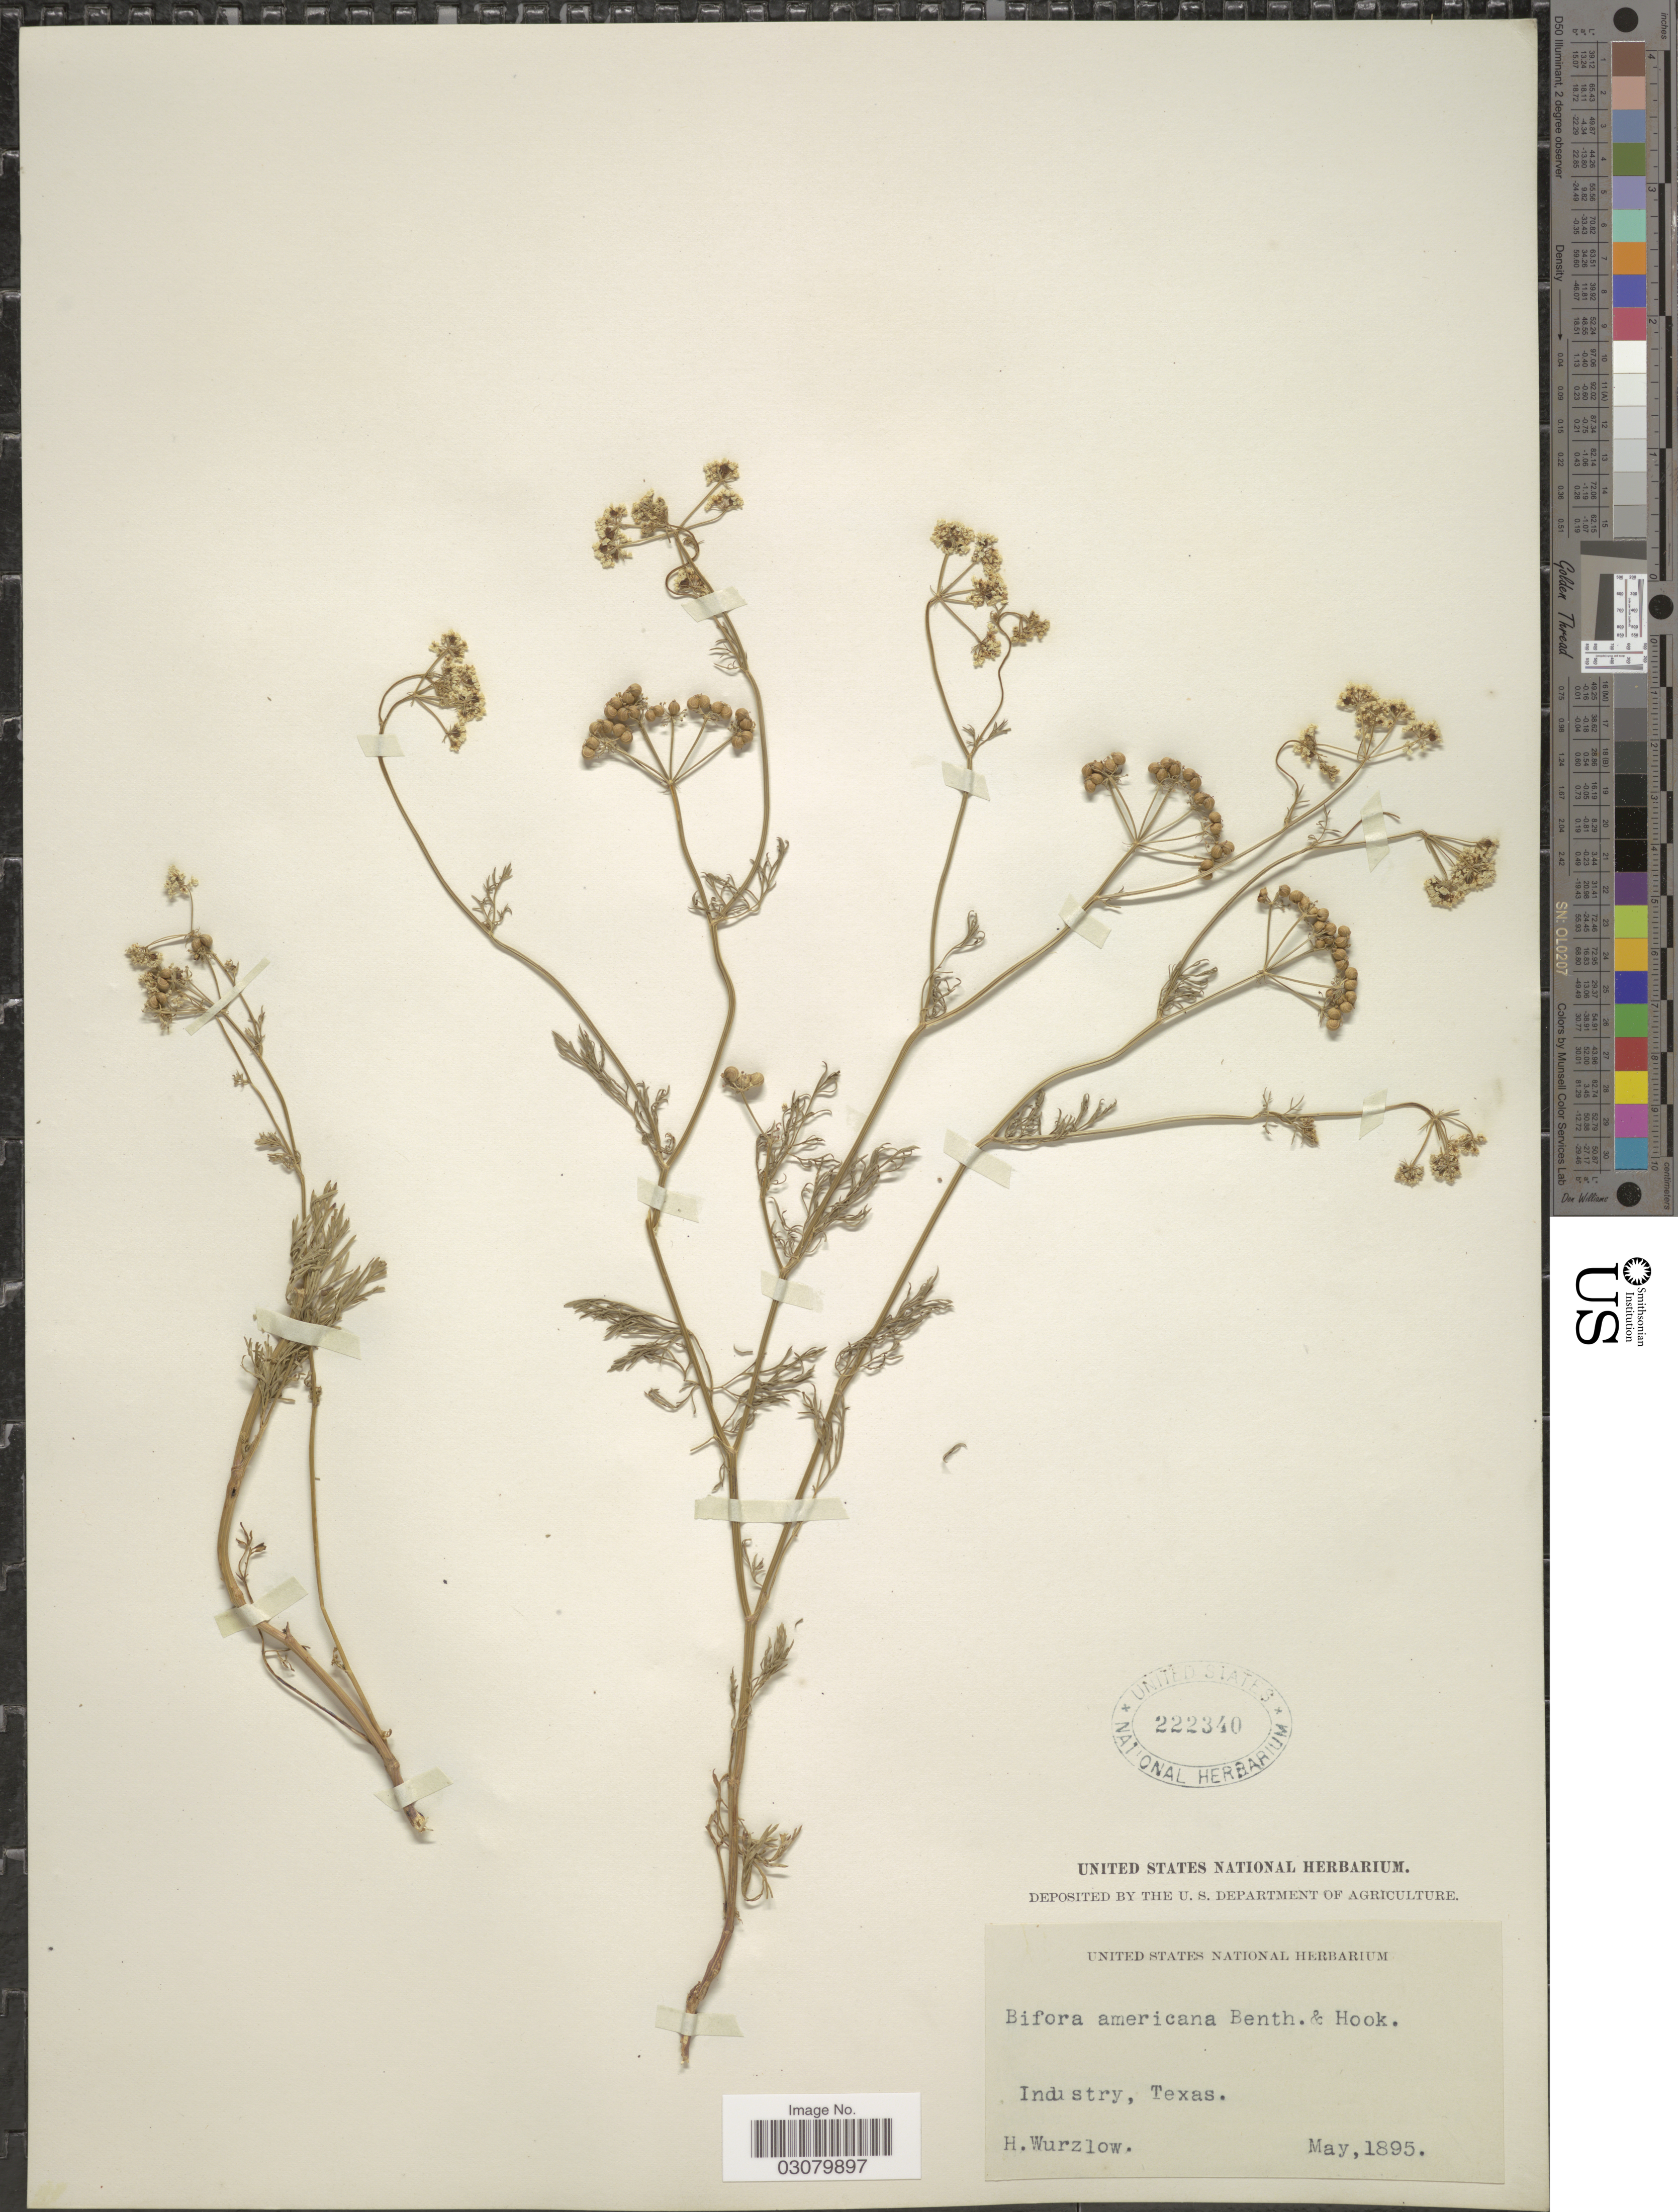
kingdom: Plantae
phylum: Tracheophyta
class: Magnoliopsida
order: Apiales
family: Apiaceae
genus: Bifora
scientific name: Bifora americana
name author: (DC.) Benth. & Hook. f. ex S. Watson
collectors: H. Wurzlow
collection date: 1895-05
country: United States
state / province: Texas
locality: Industry.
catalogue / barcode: US 222340